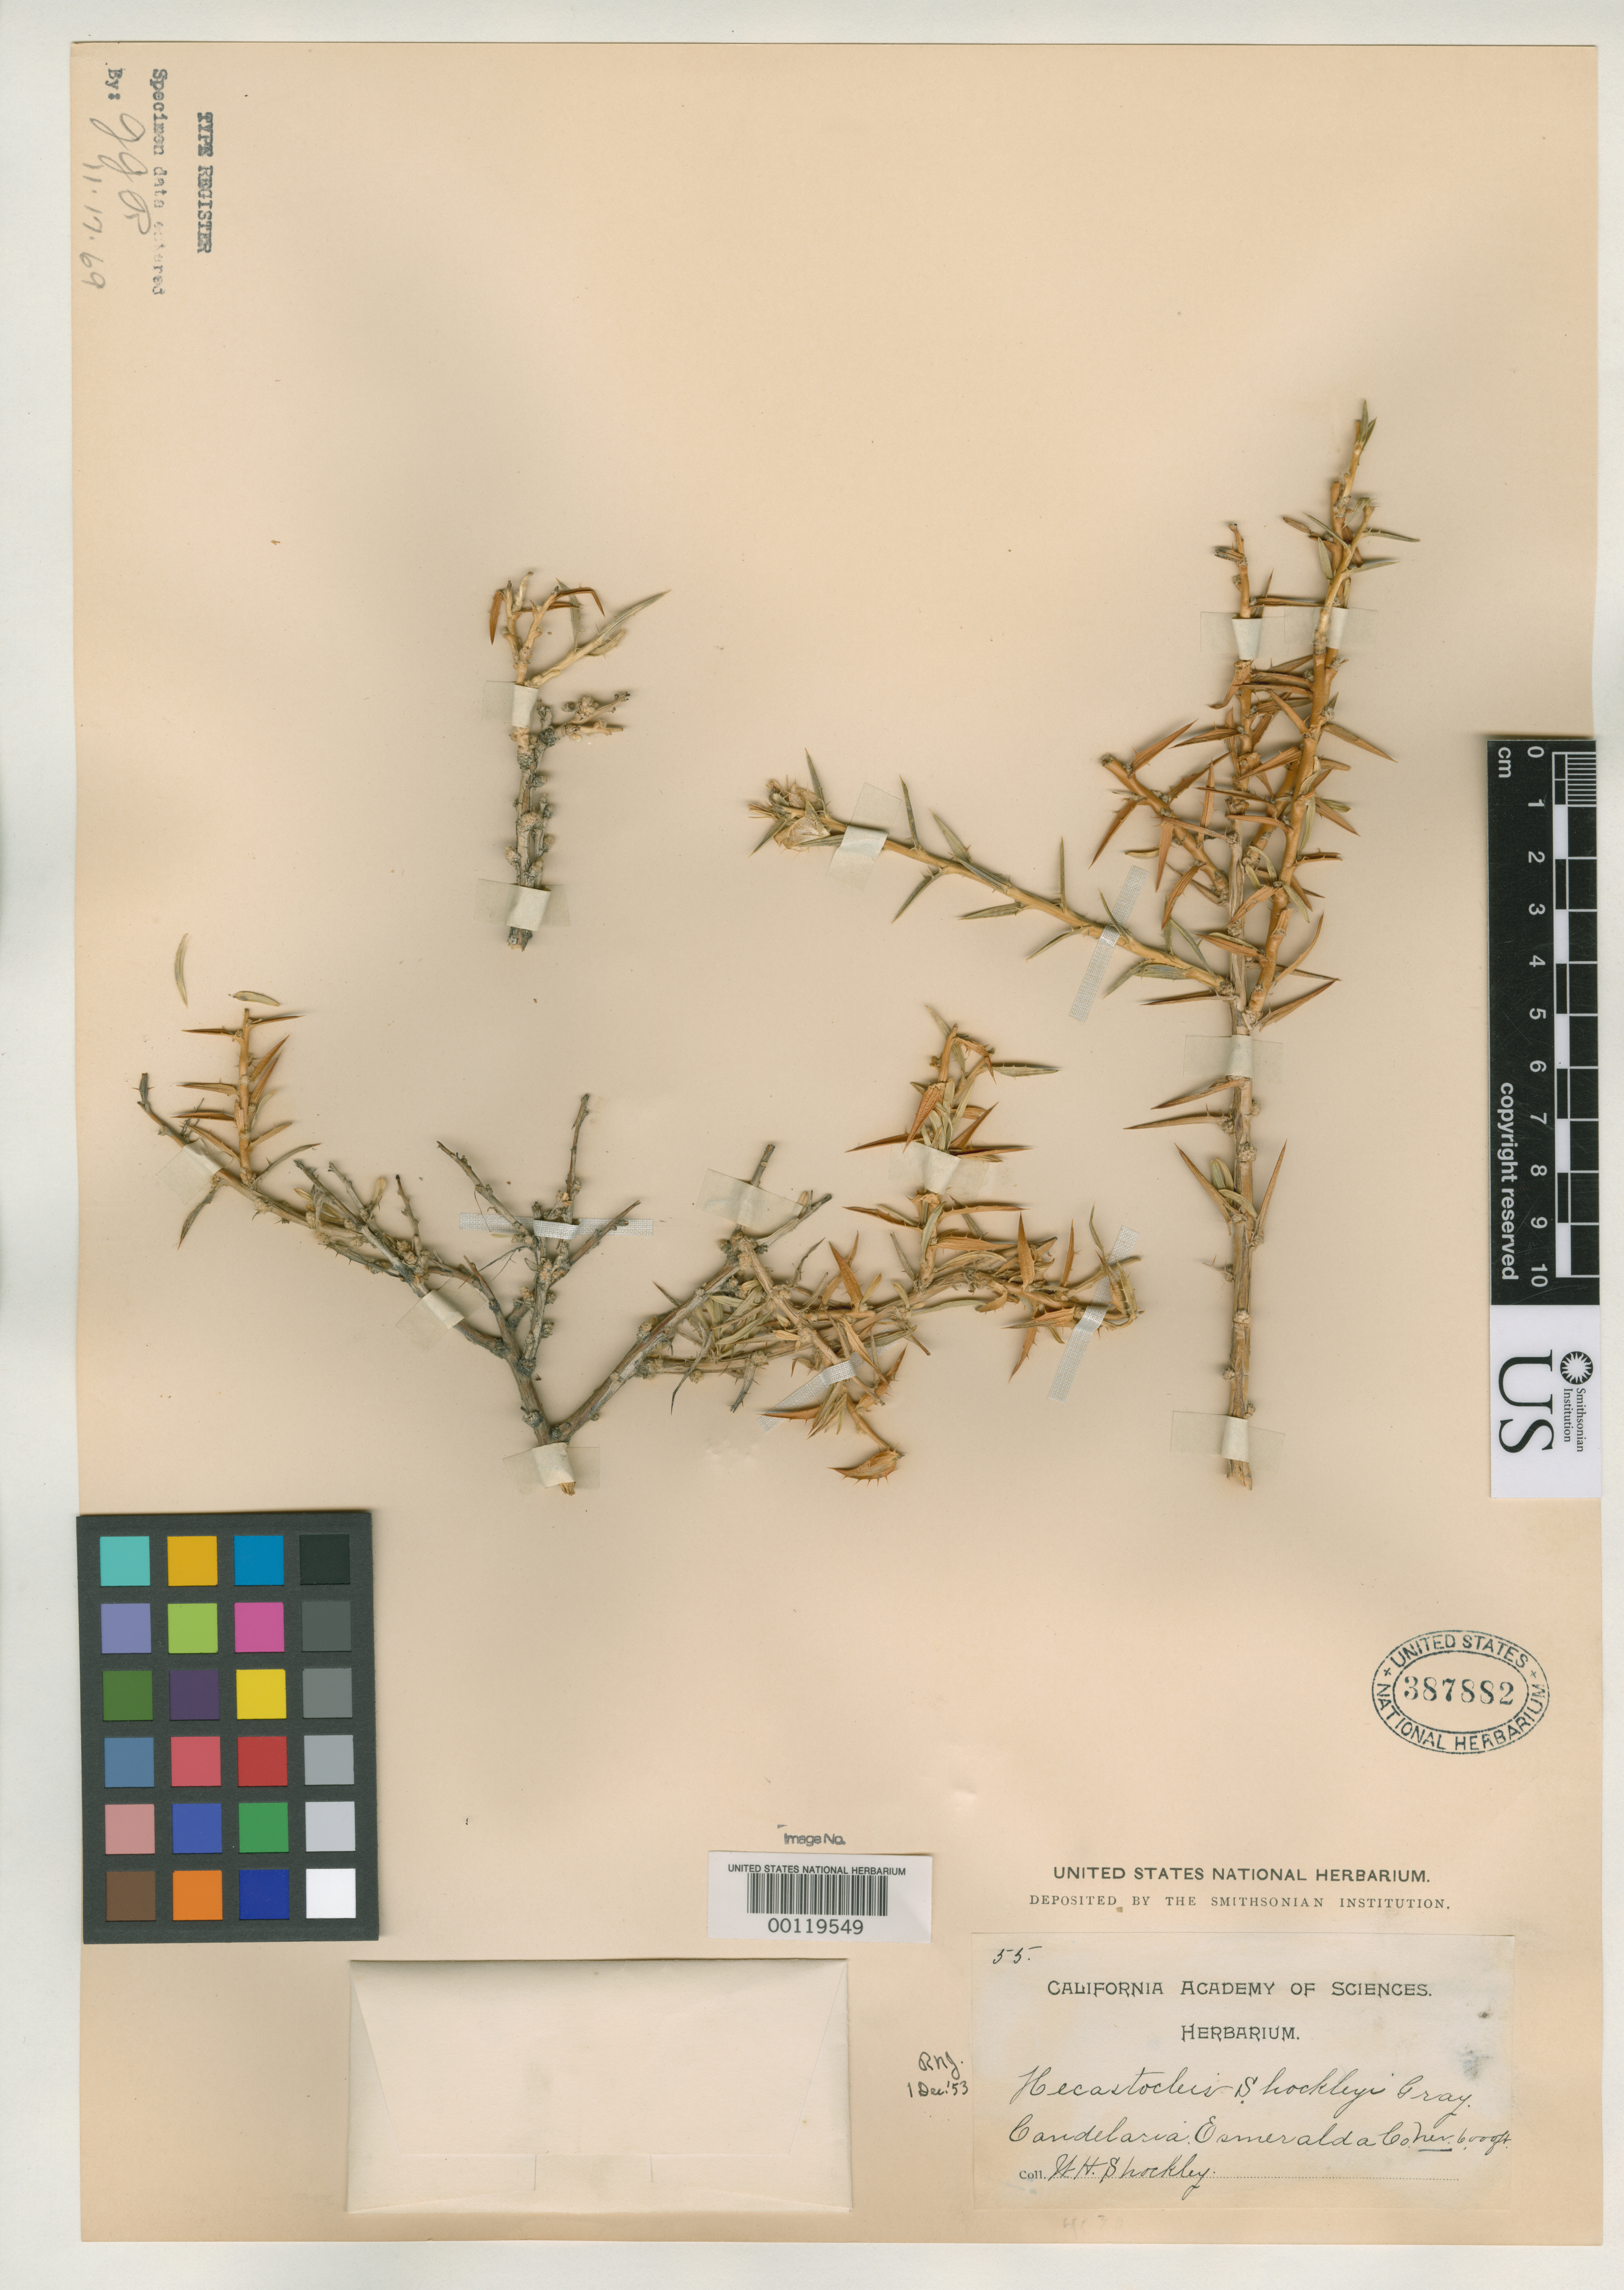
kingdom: Plantae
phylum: Tracheophyta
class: Magnoliopsida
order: Asterales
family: Asteraceae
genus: Hecastocleis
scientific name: Hecastocleis shockleyi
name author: A. Gray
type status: Isotype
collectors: W. Shockley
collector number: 55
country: United States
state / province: Nevada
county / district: Esmeralda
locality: Candelaria.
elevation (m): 1829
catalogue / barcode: US 387882